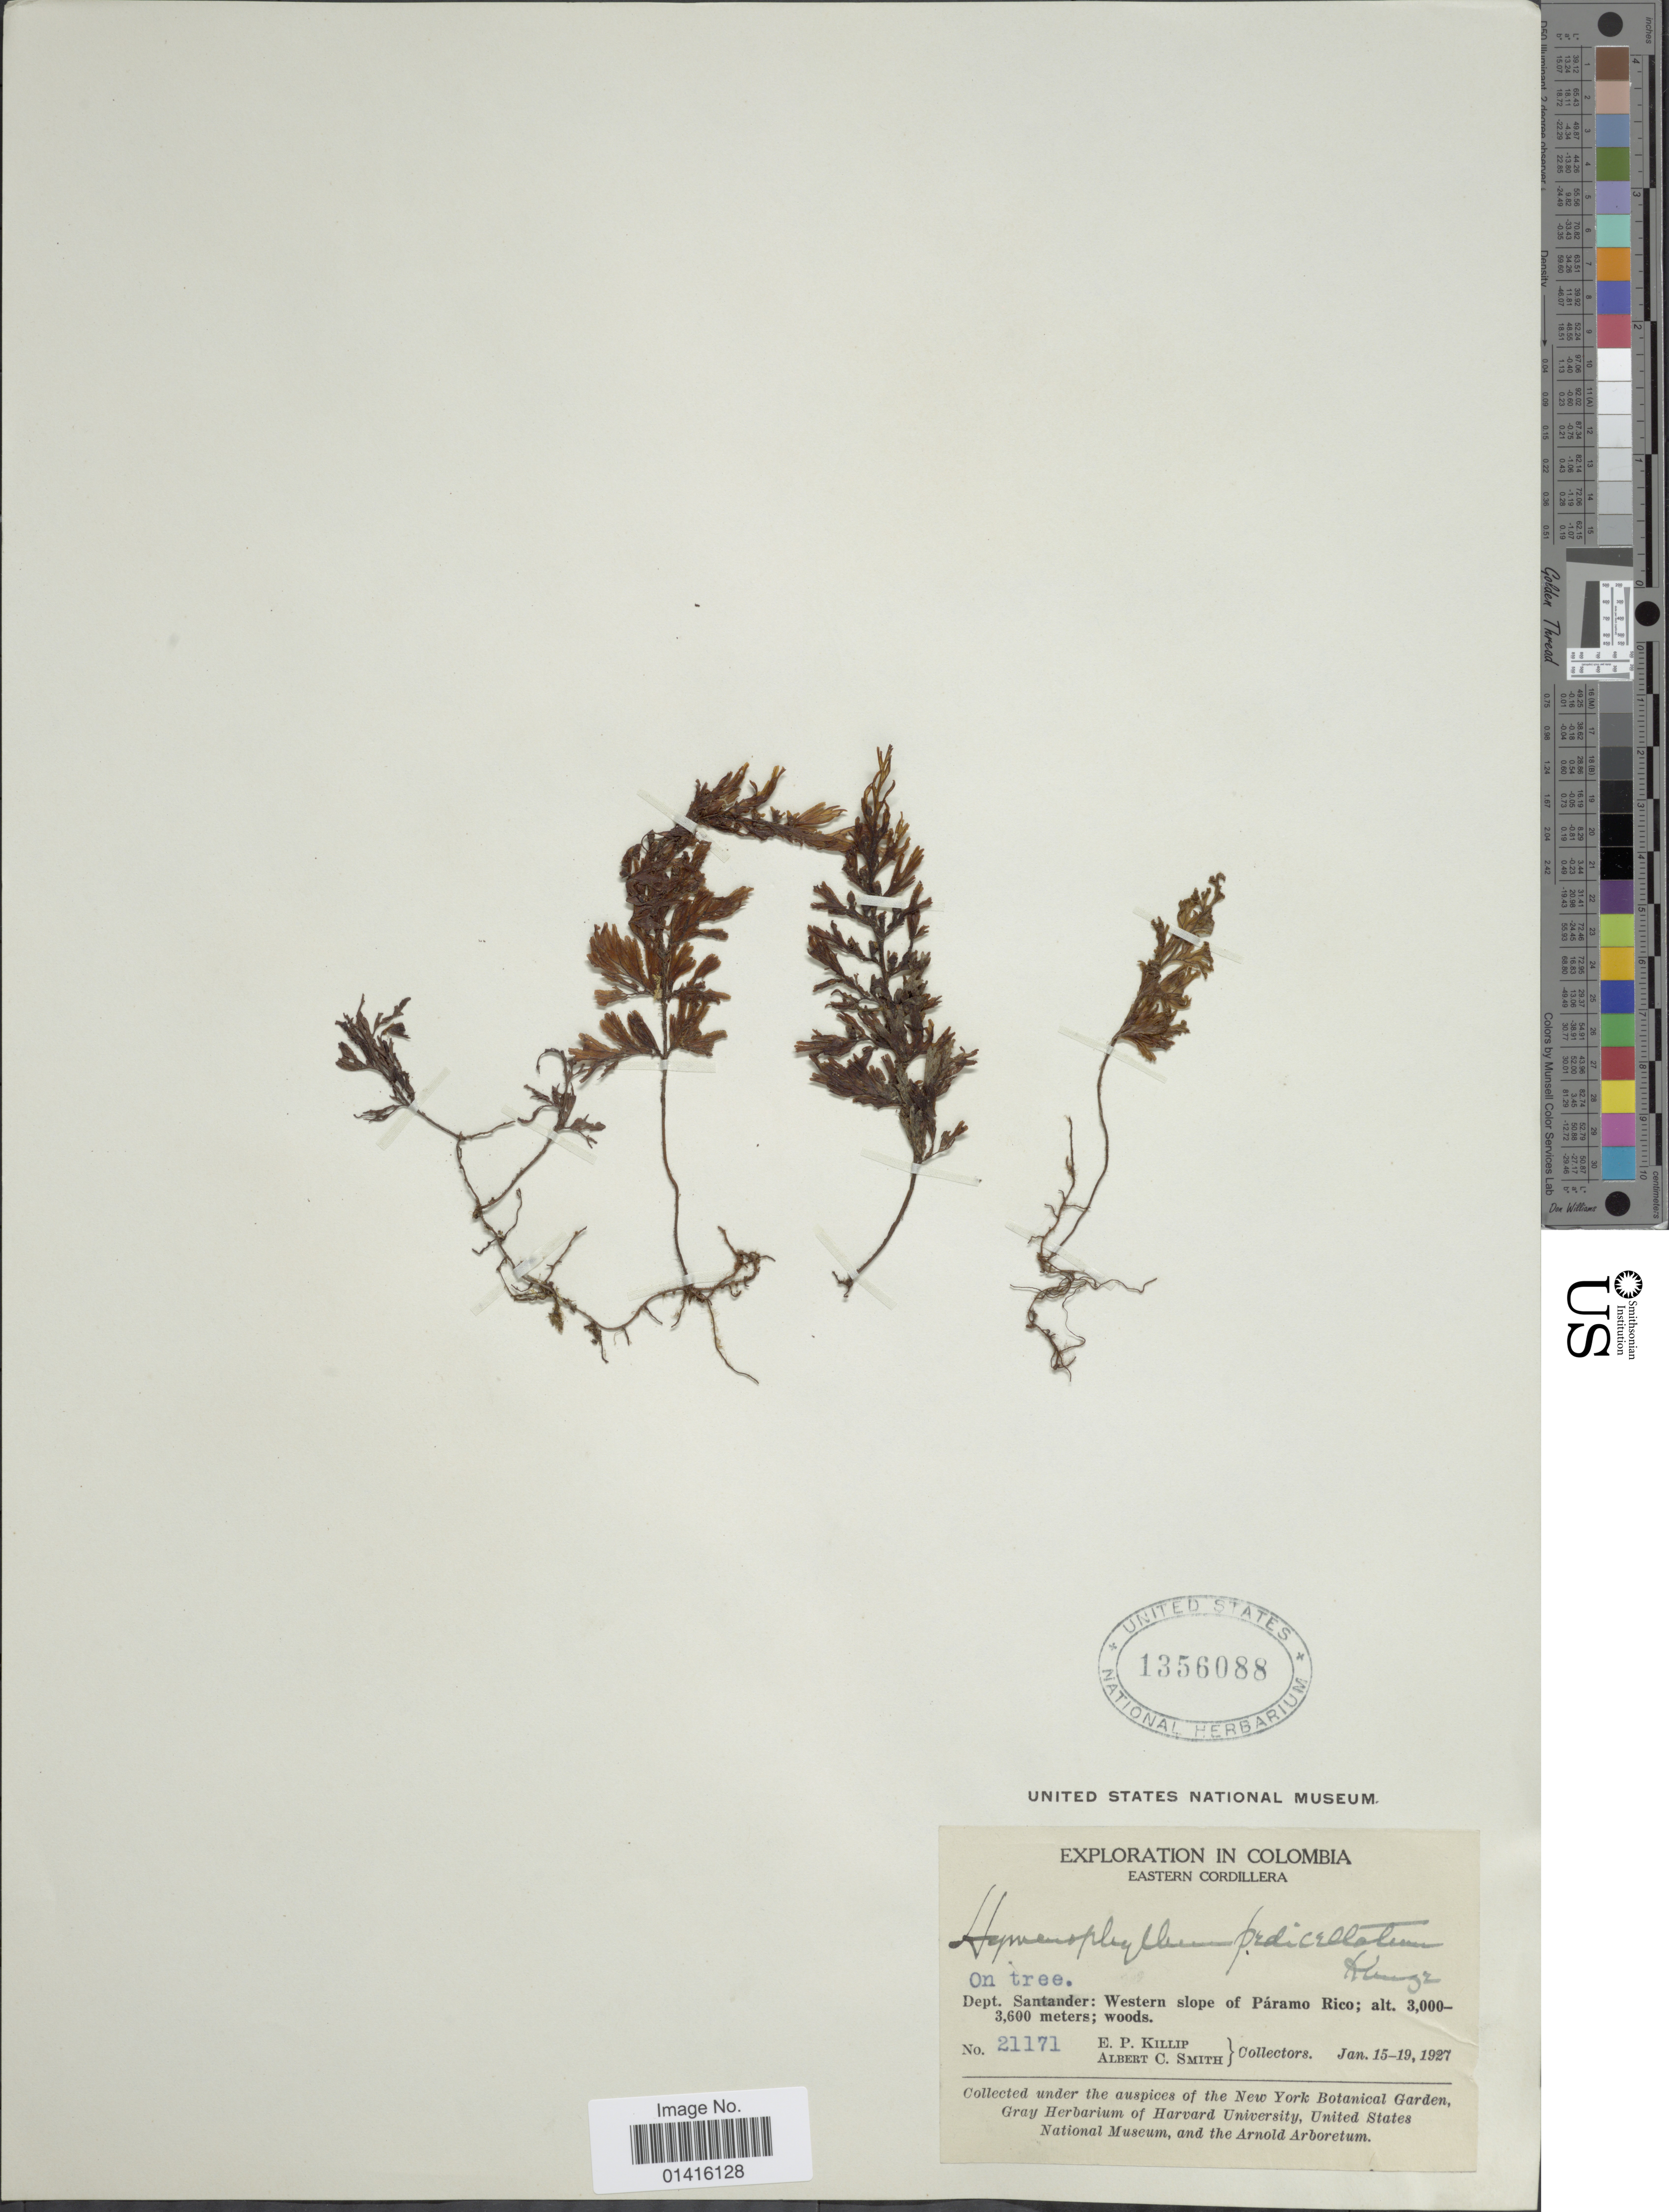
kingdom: Plantae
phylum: Tracheophyta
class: Polypodiopsida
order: Hymenophyllales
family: Hymenophyllaceae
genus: Hymenophyllum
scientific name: Hymenophyllum fucoides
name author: (Sw.) Sw.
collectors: E. P. Killip & A. C. Smith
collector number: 21171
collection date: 1927-01-15/1927-01-19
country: Colombia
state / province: Santander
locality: Dept. Santander: Western slope of Páramo Rico,Eastern Cordillera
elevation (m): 3000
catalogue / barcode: US 1356088